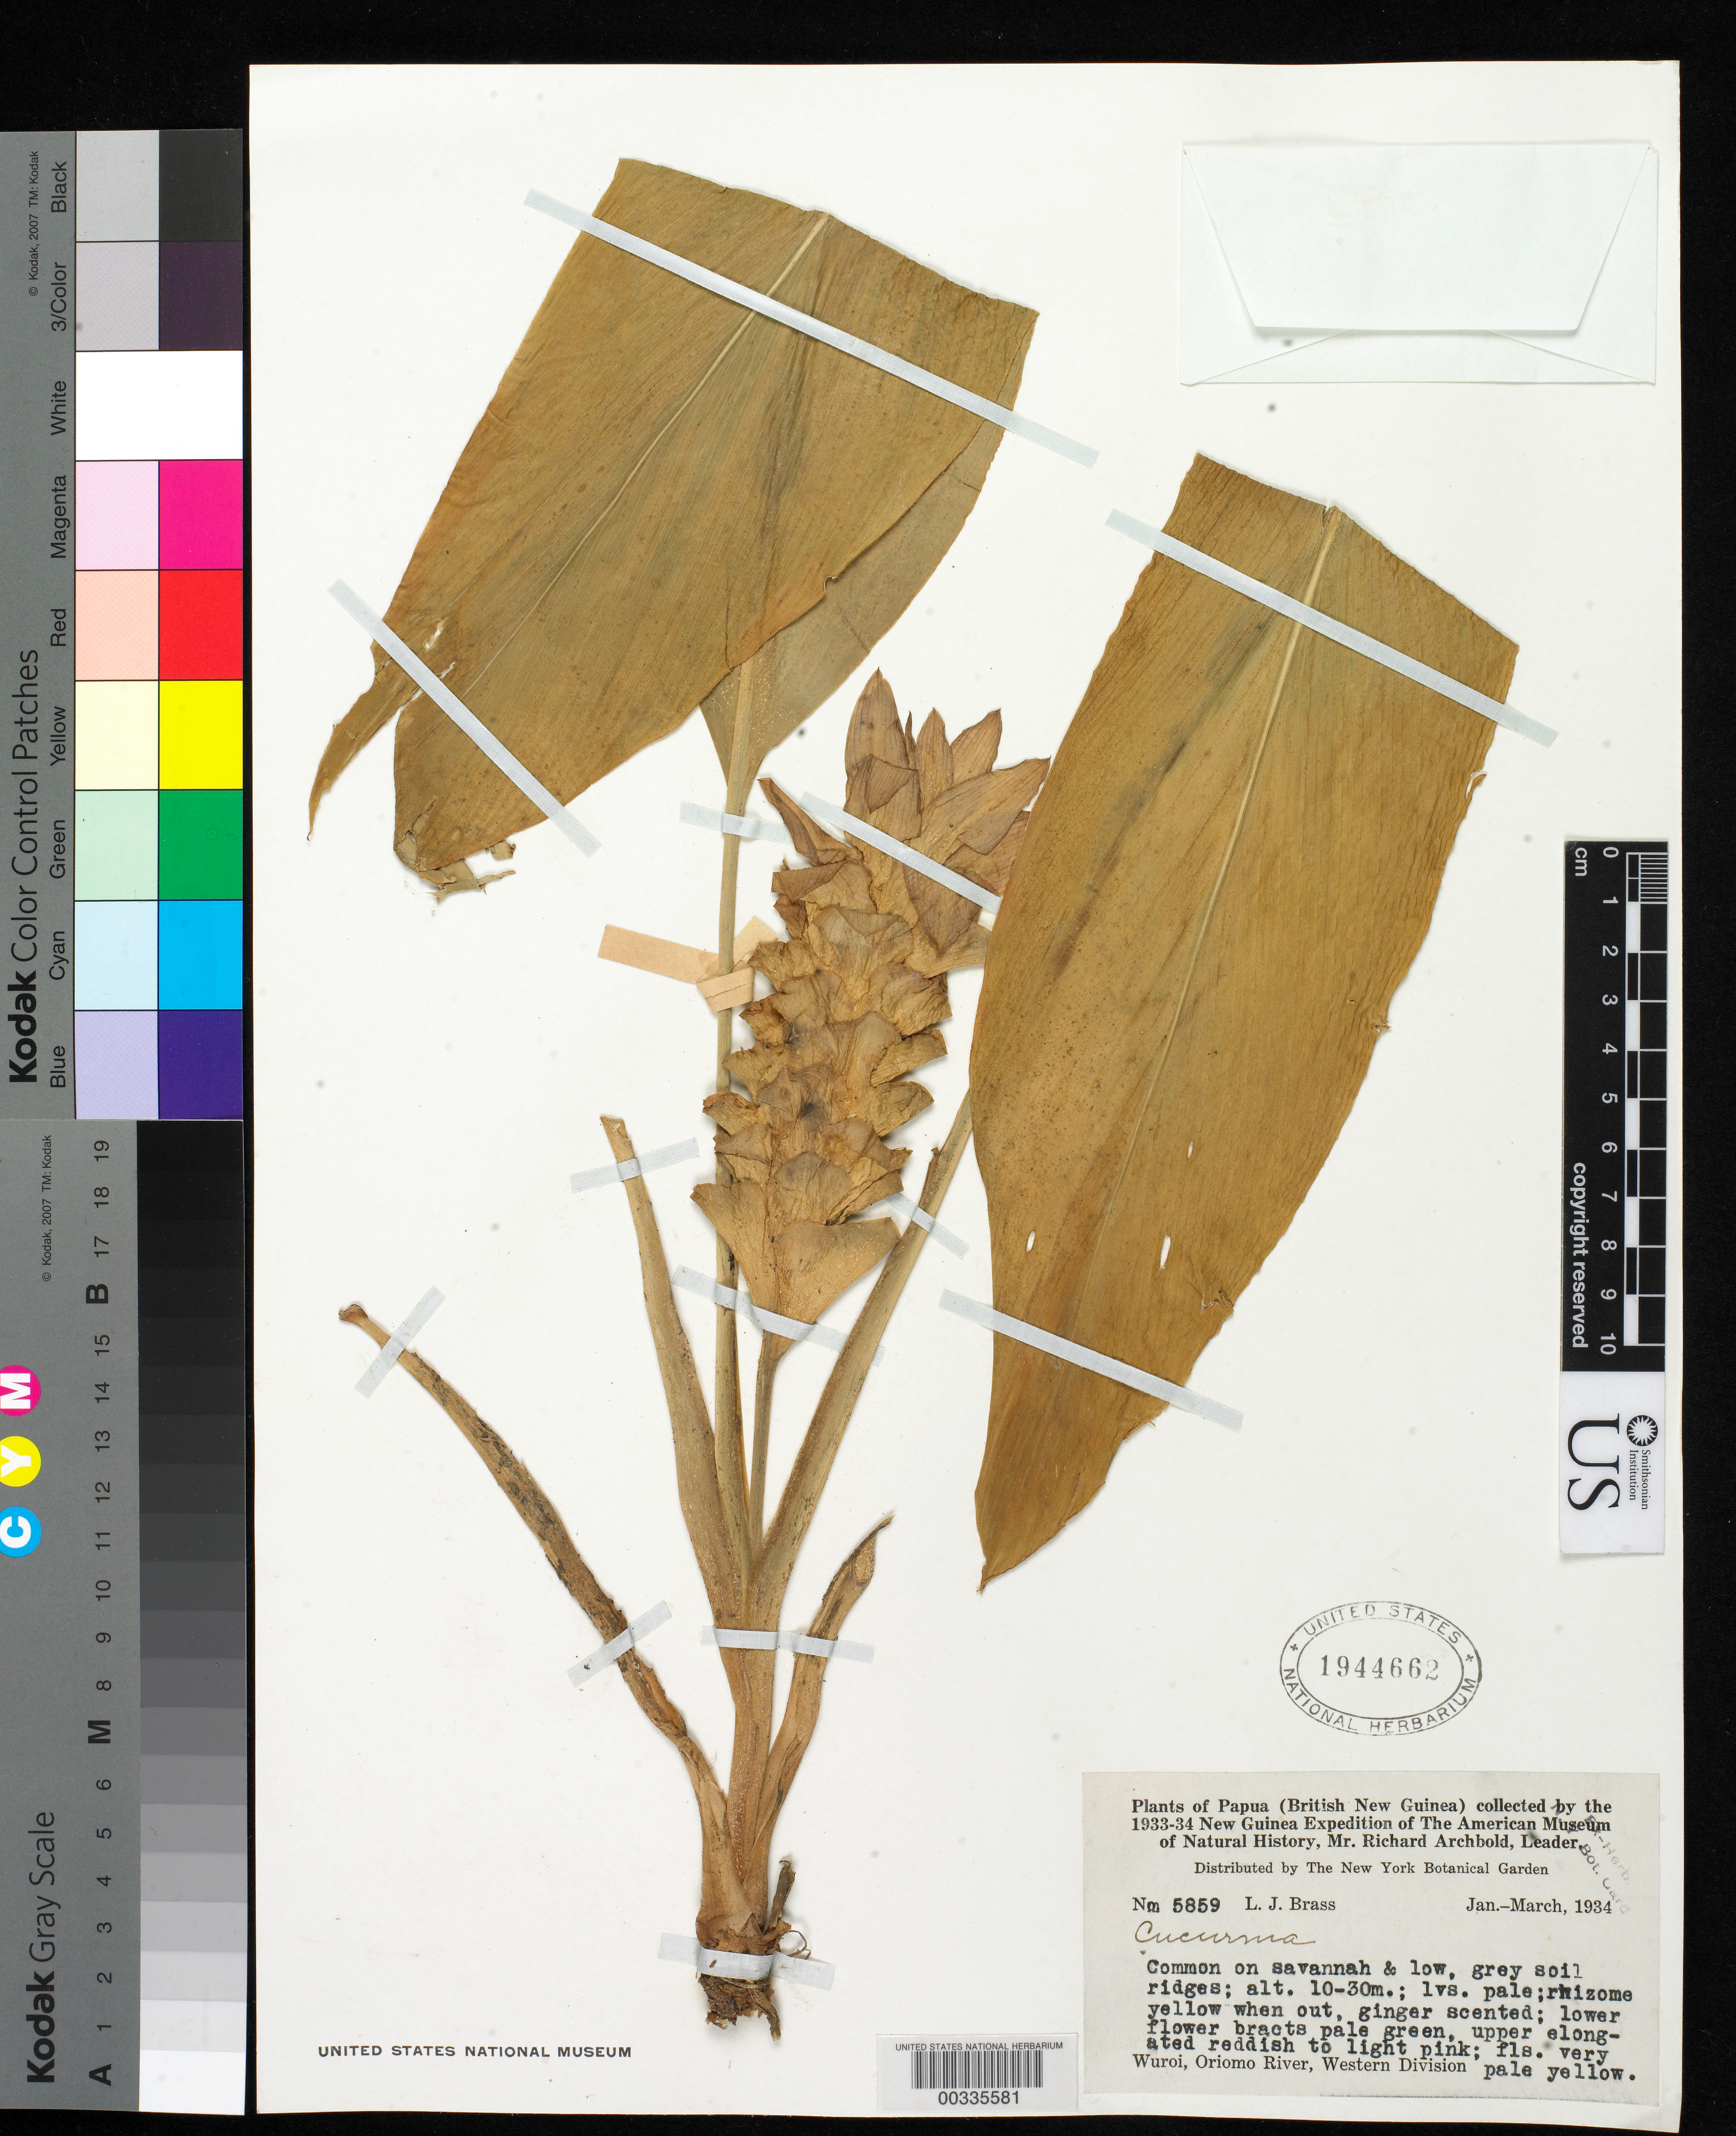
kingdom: Plantae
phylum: Tracheophyta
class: Liliopsida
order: Zingiberales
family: Zingiberaceae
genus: Curcuma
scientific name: Curcuma sp.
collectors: L. J. Brass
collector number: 5859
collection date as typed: Jan 1934 to -- Mar 1934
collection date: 1934-01/1934-03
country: Papua New Guinea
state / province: Western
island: New Guinea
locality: Wuroi, oriomo river, western division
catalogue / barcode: US 1944662